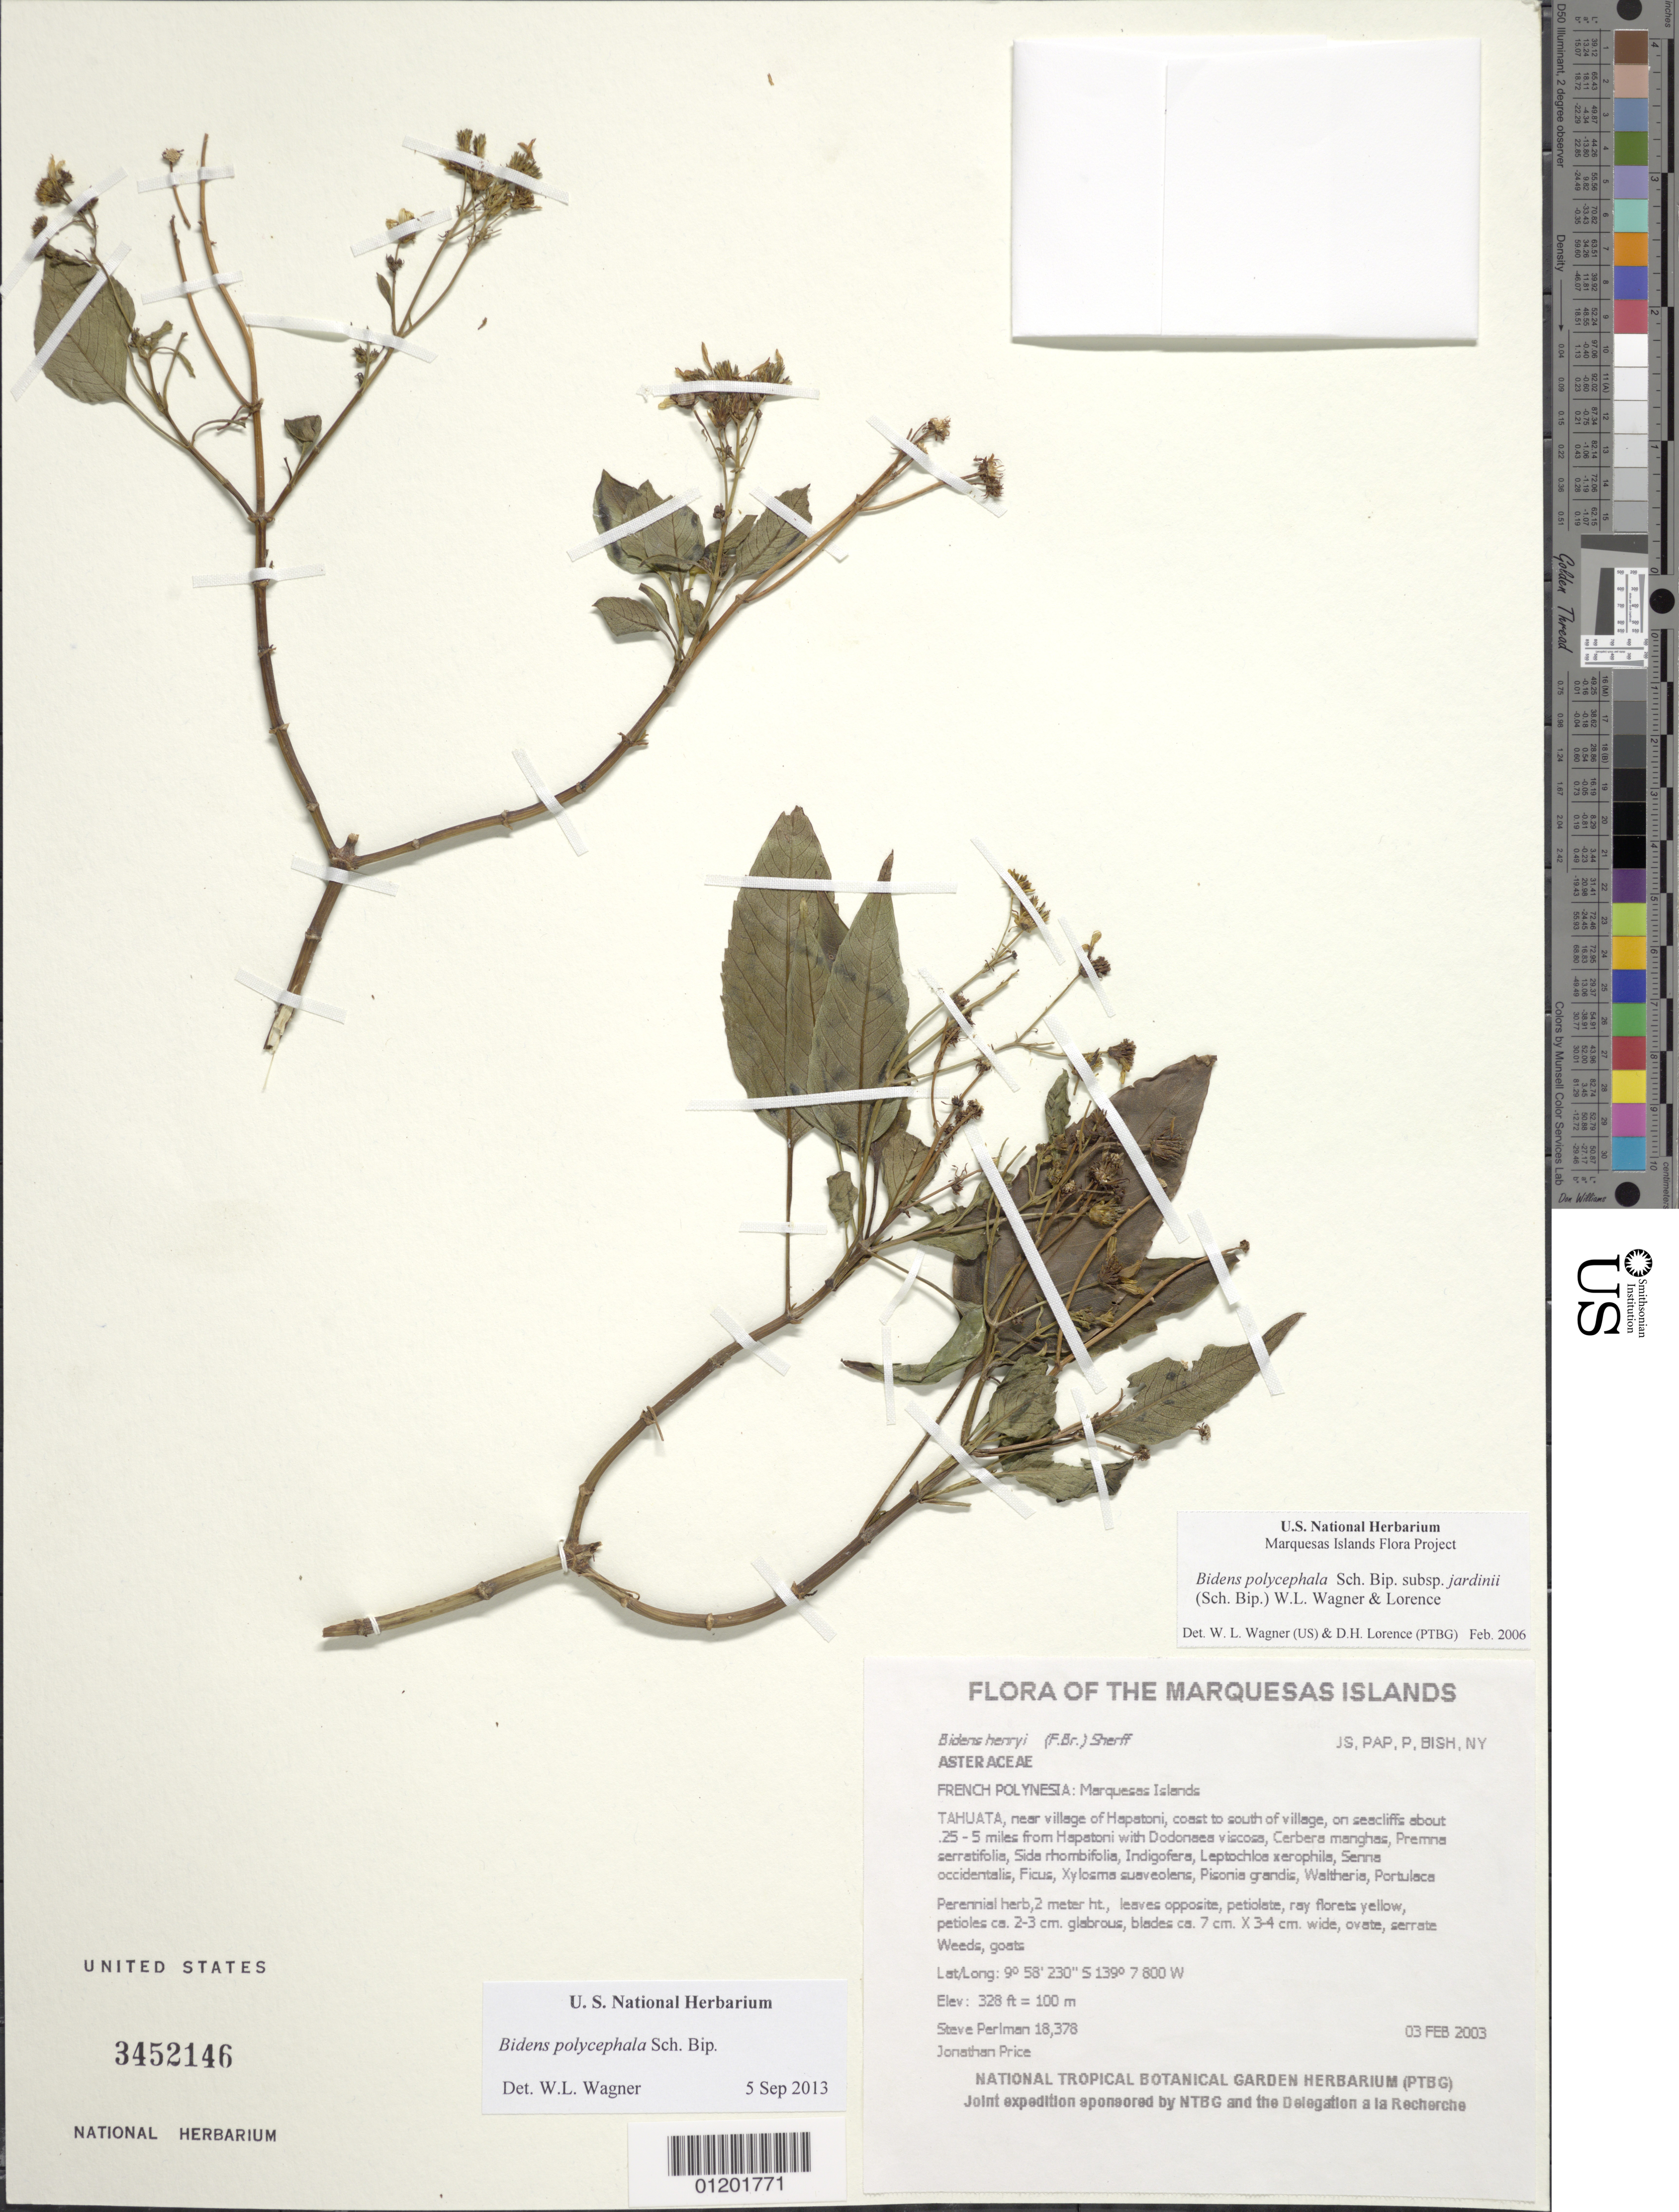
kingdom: Plantae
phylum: Tracheophyta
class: Magnoliopsida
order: Asterales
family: Asteraceae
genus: Bidens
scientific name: Bidens polycephala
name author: Sch. Bip.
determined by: Wagner, W. L., (BOT), Smithsonian Institution - National Museum of Natural History (UNITED STATES)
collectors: S. P. Perlman & J. Price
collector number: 18378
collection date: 2003-02-03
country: French Polynesia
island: Tahuata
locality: Near village of Hapatoni, coast to south of village, on seacliffs about .25 - 5 miles from Hapatoni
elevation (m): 100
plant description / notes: Weeds, goats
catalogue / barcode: US 3452146